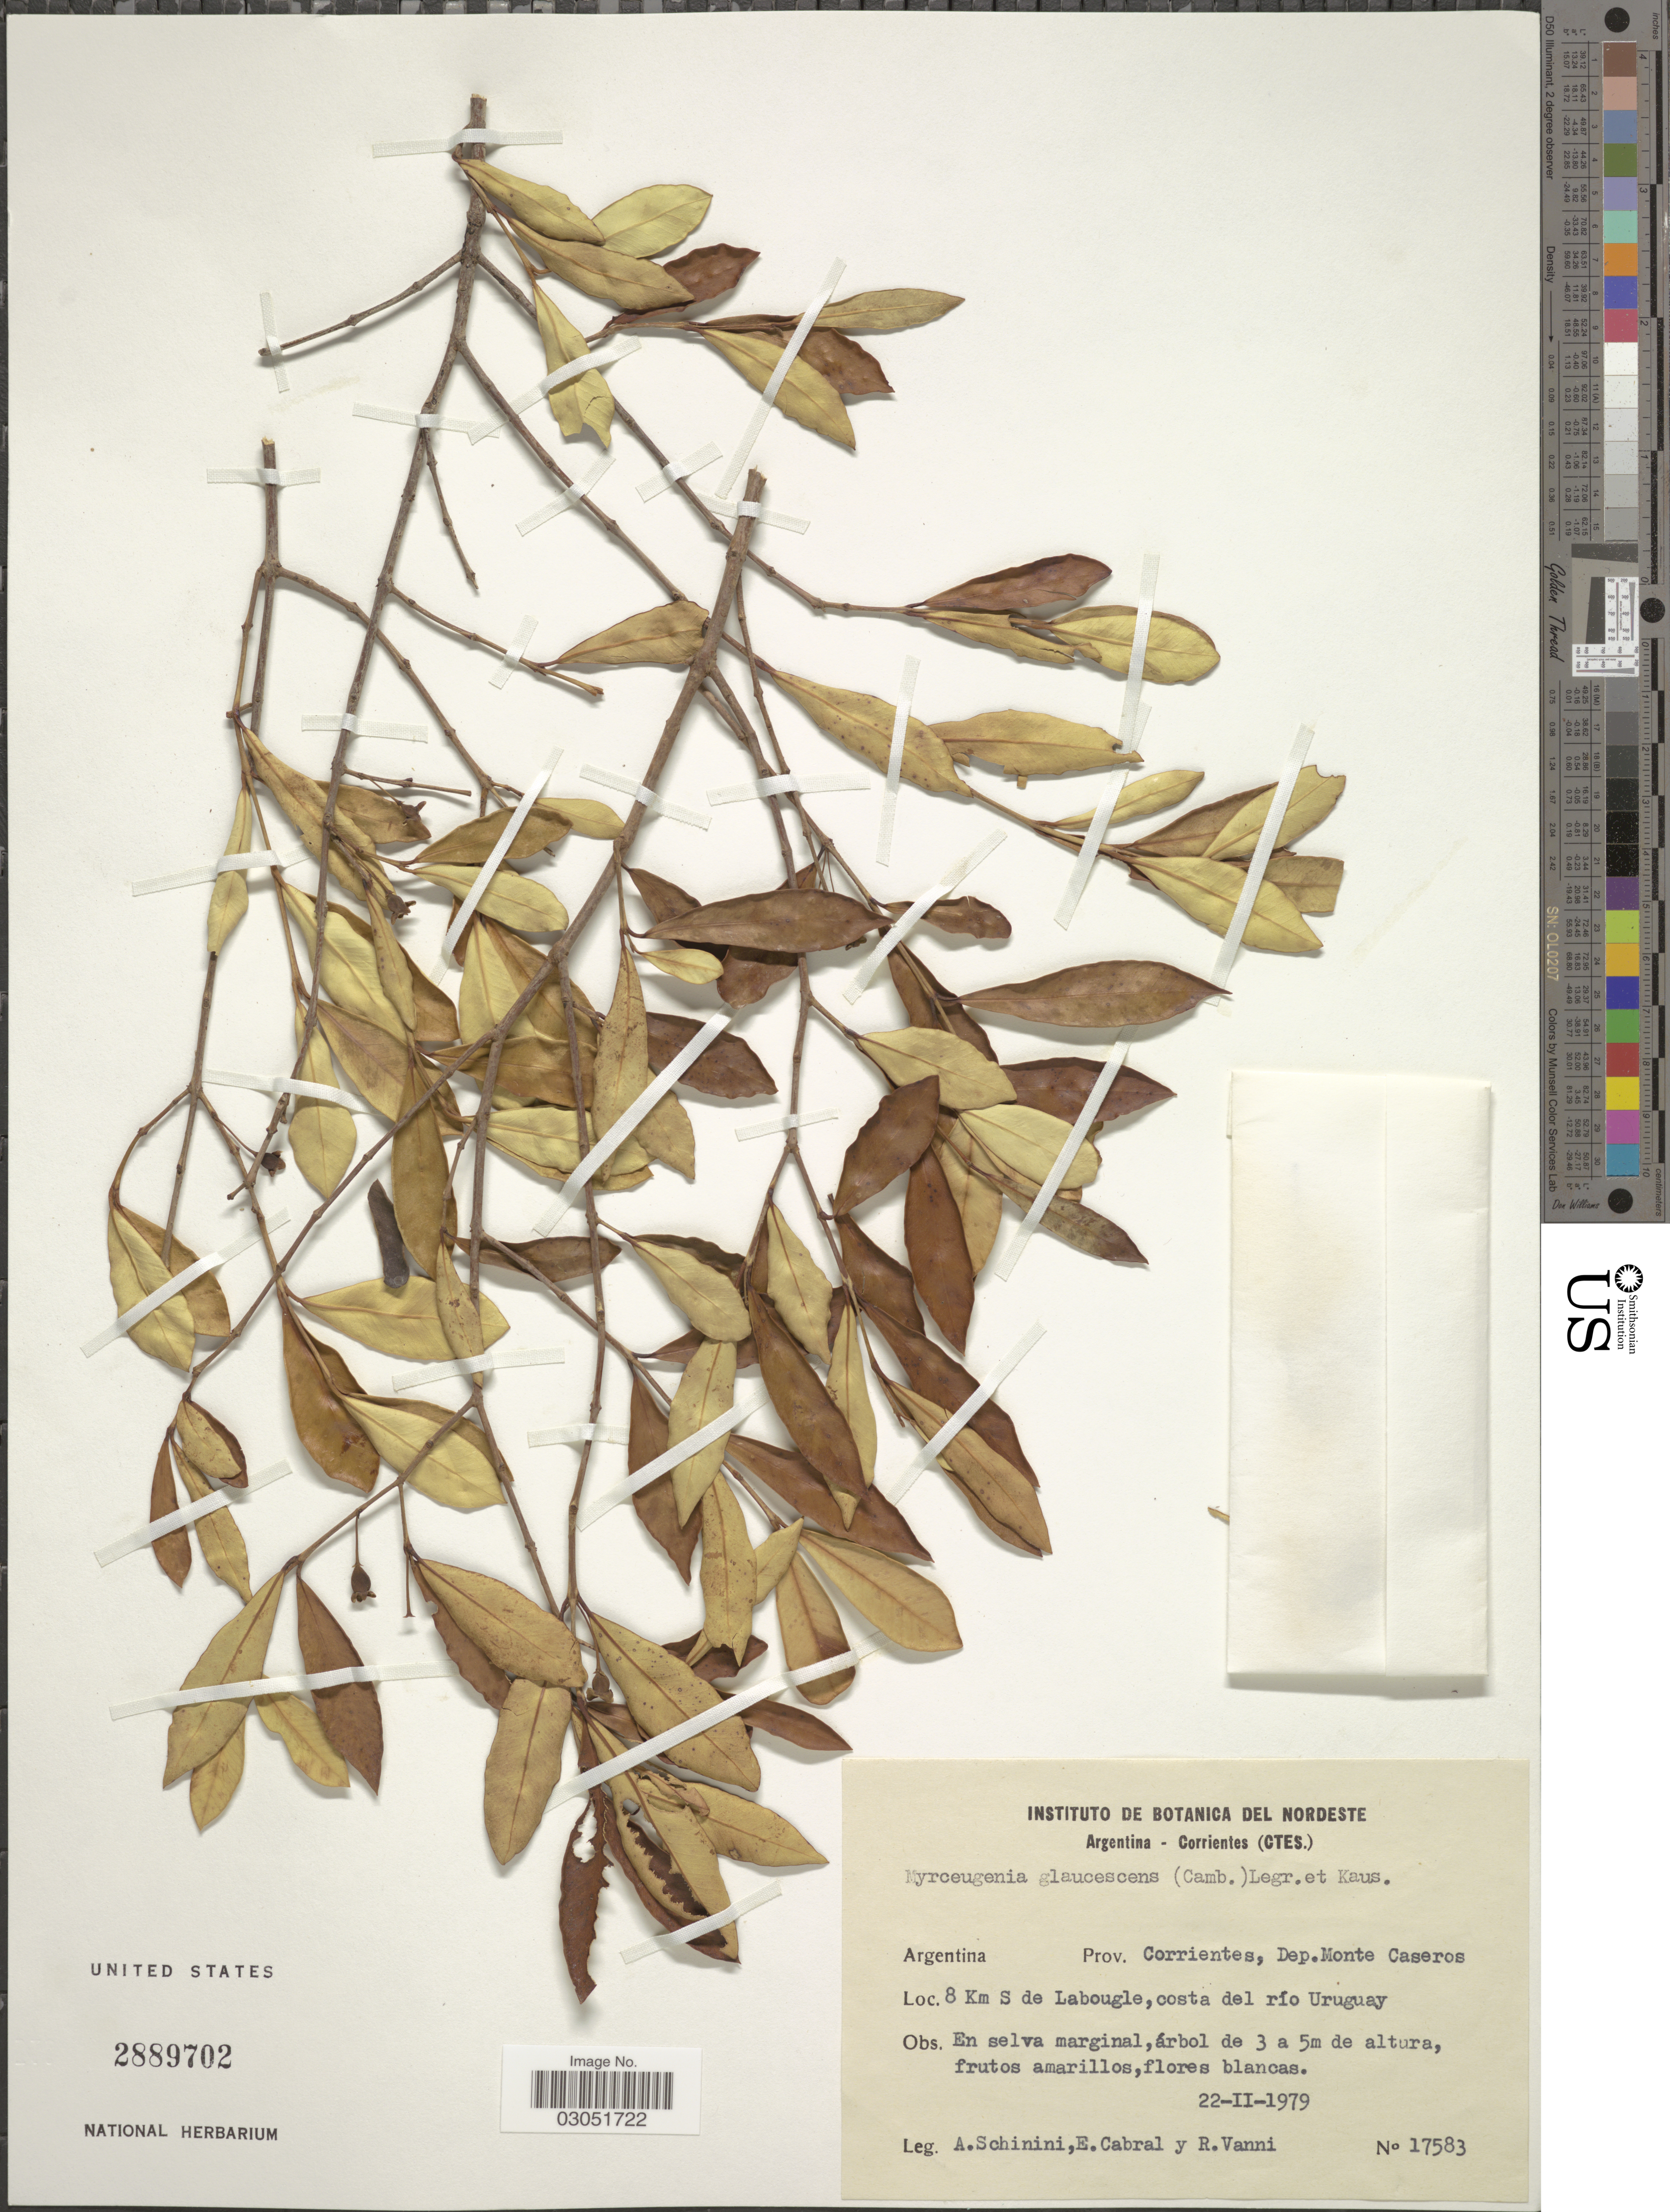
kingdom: Plantae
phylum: Tracheophyta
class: Magnoliopsida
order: Myrtales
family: Myrtaceae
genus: Myrceugenia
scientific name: Myrceugenia glaucescens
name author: (Cambess.) D. Legrand & Kausel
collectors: A. Schinini, E. Cabral & R. Vanni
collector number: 17583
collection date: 1979-02-22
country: Argentina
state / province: Corrientes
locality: Dep. Monte Caseros. 8 Km S de Labougle, costa del río Uruguay.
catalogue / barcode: US 2889702